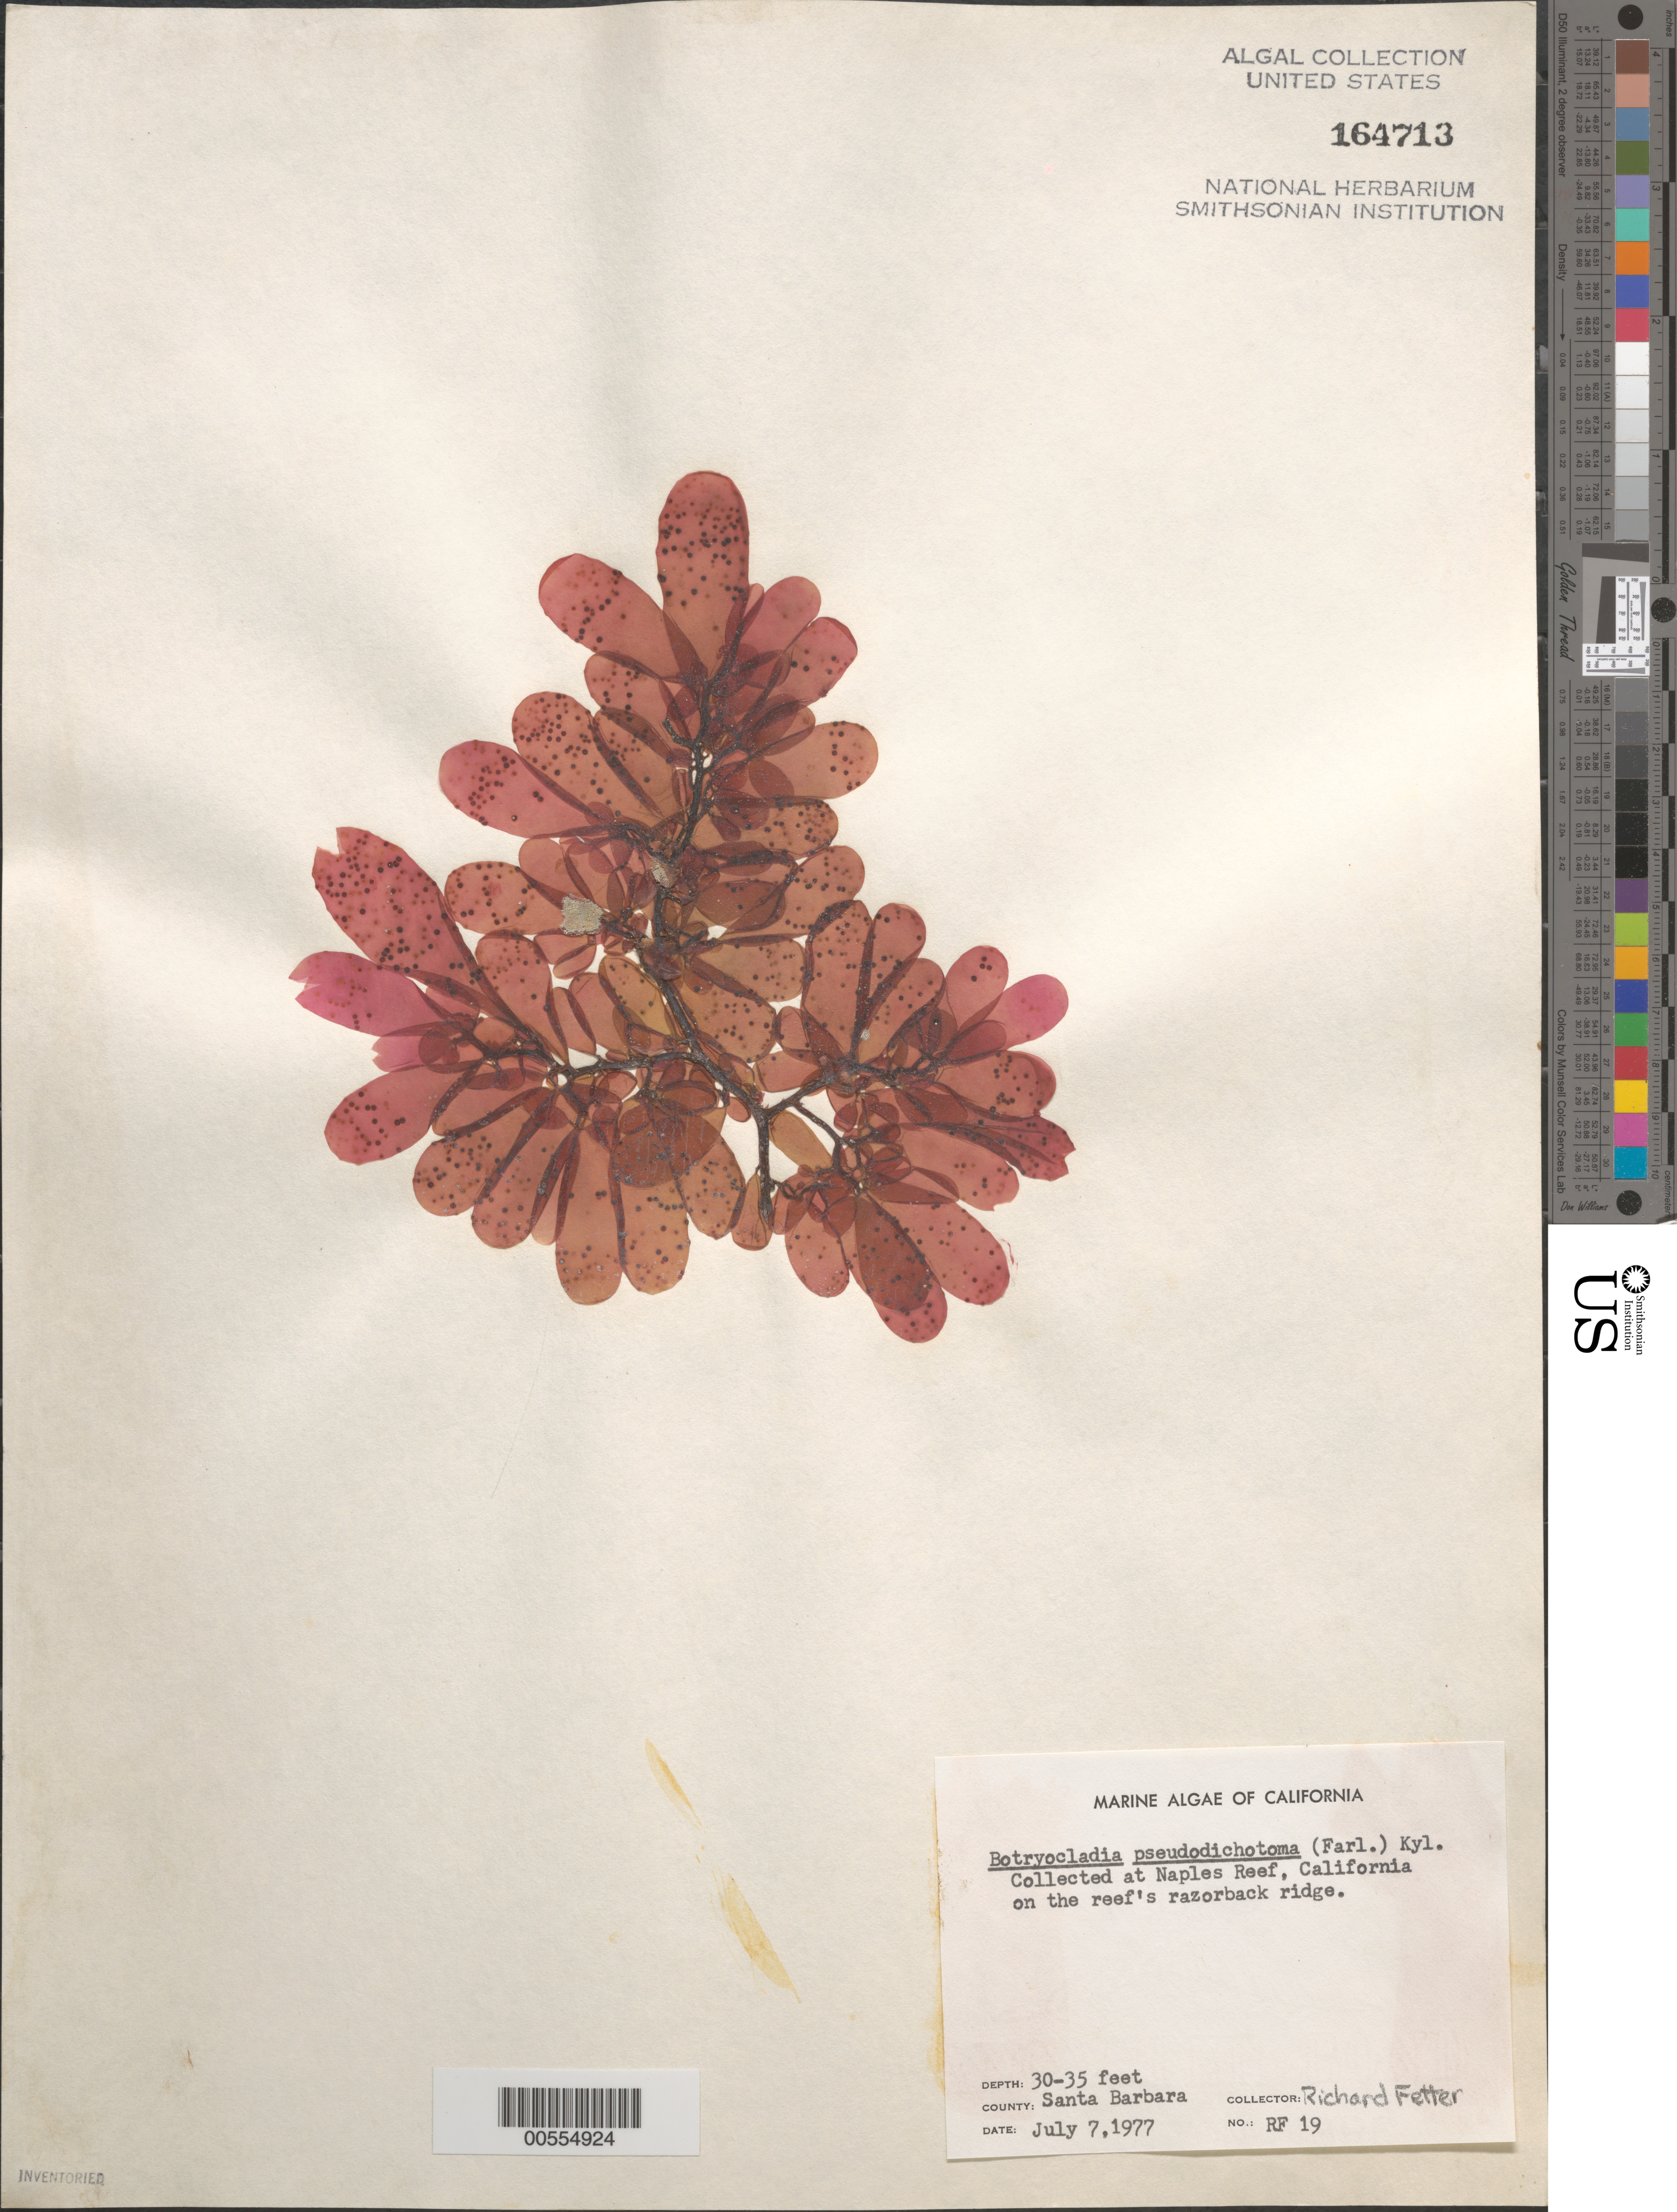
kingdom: Plantae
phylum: Rhodophyta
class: Florideophyceae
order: Rhodymeniales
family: Rhodymeniaceae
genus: Botryocladia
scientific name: Botryocladia pseudodichotoma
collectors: R. Fetter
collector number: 19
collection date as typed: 07 Jul 1977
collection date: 1977-07-07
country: United States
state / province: California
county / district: Santa Barbara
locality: Naples Reef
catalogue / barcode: US 164713